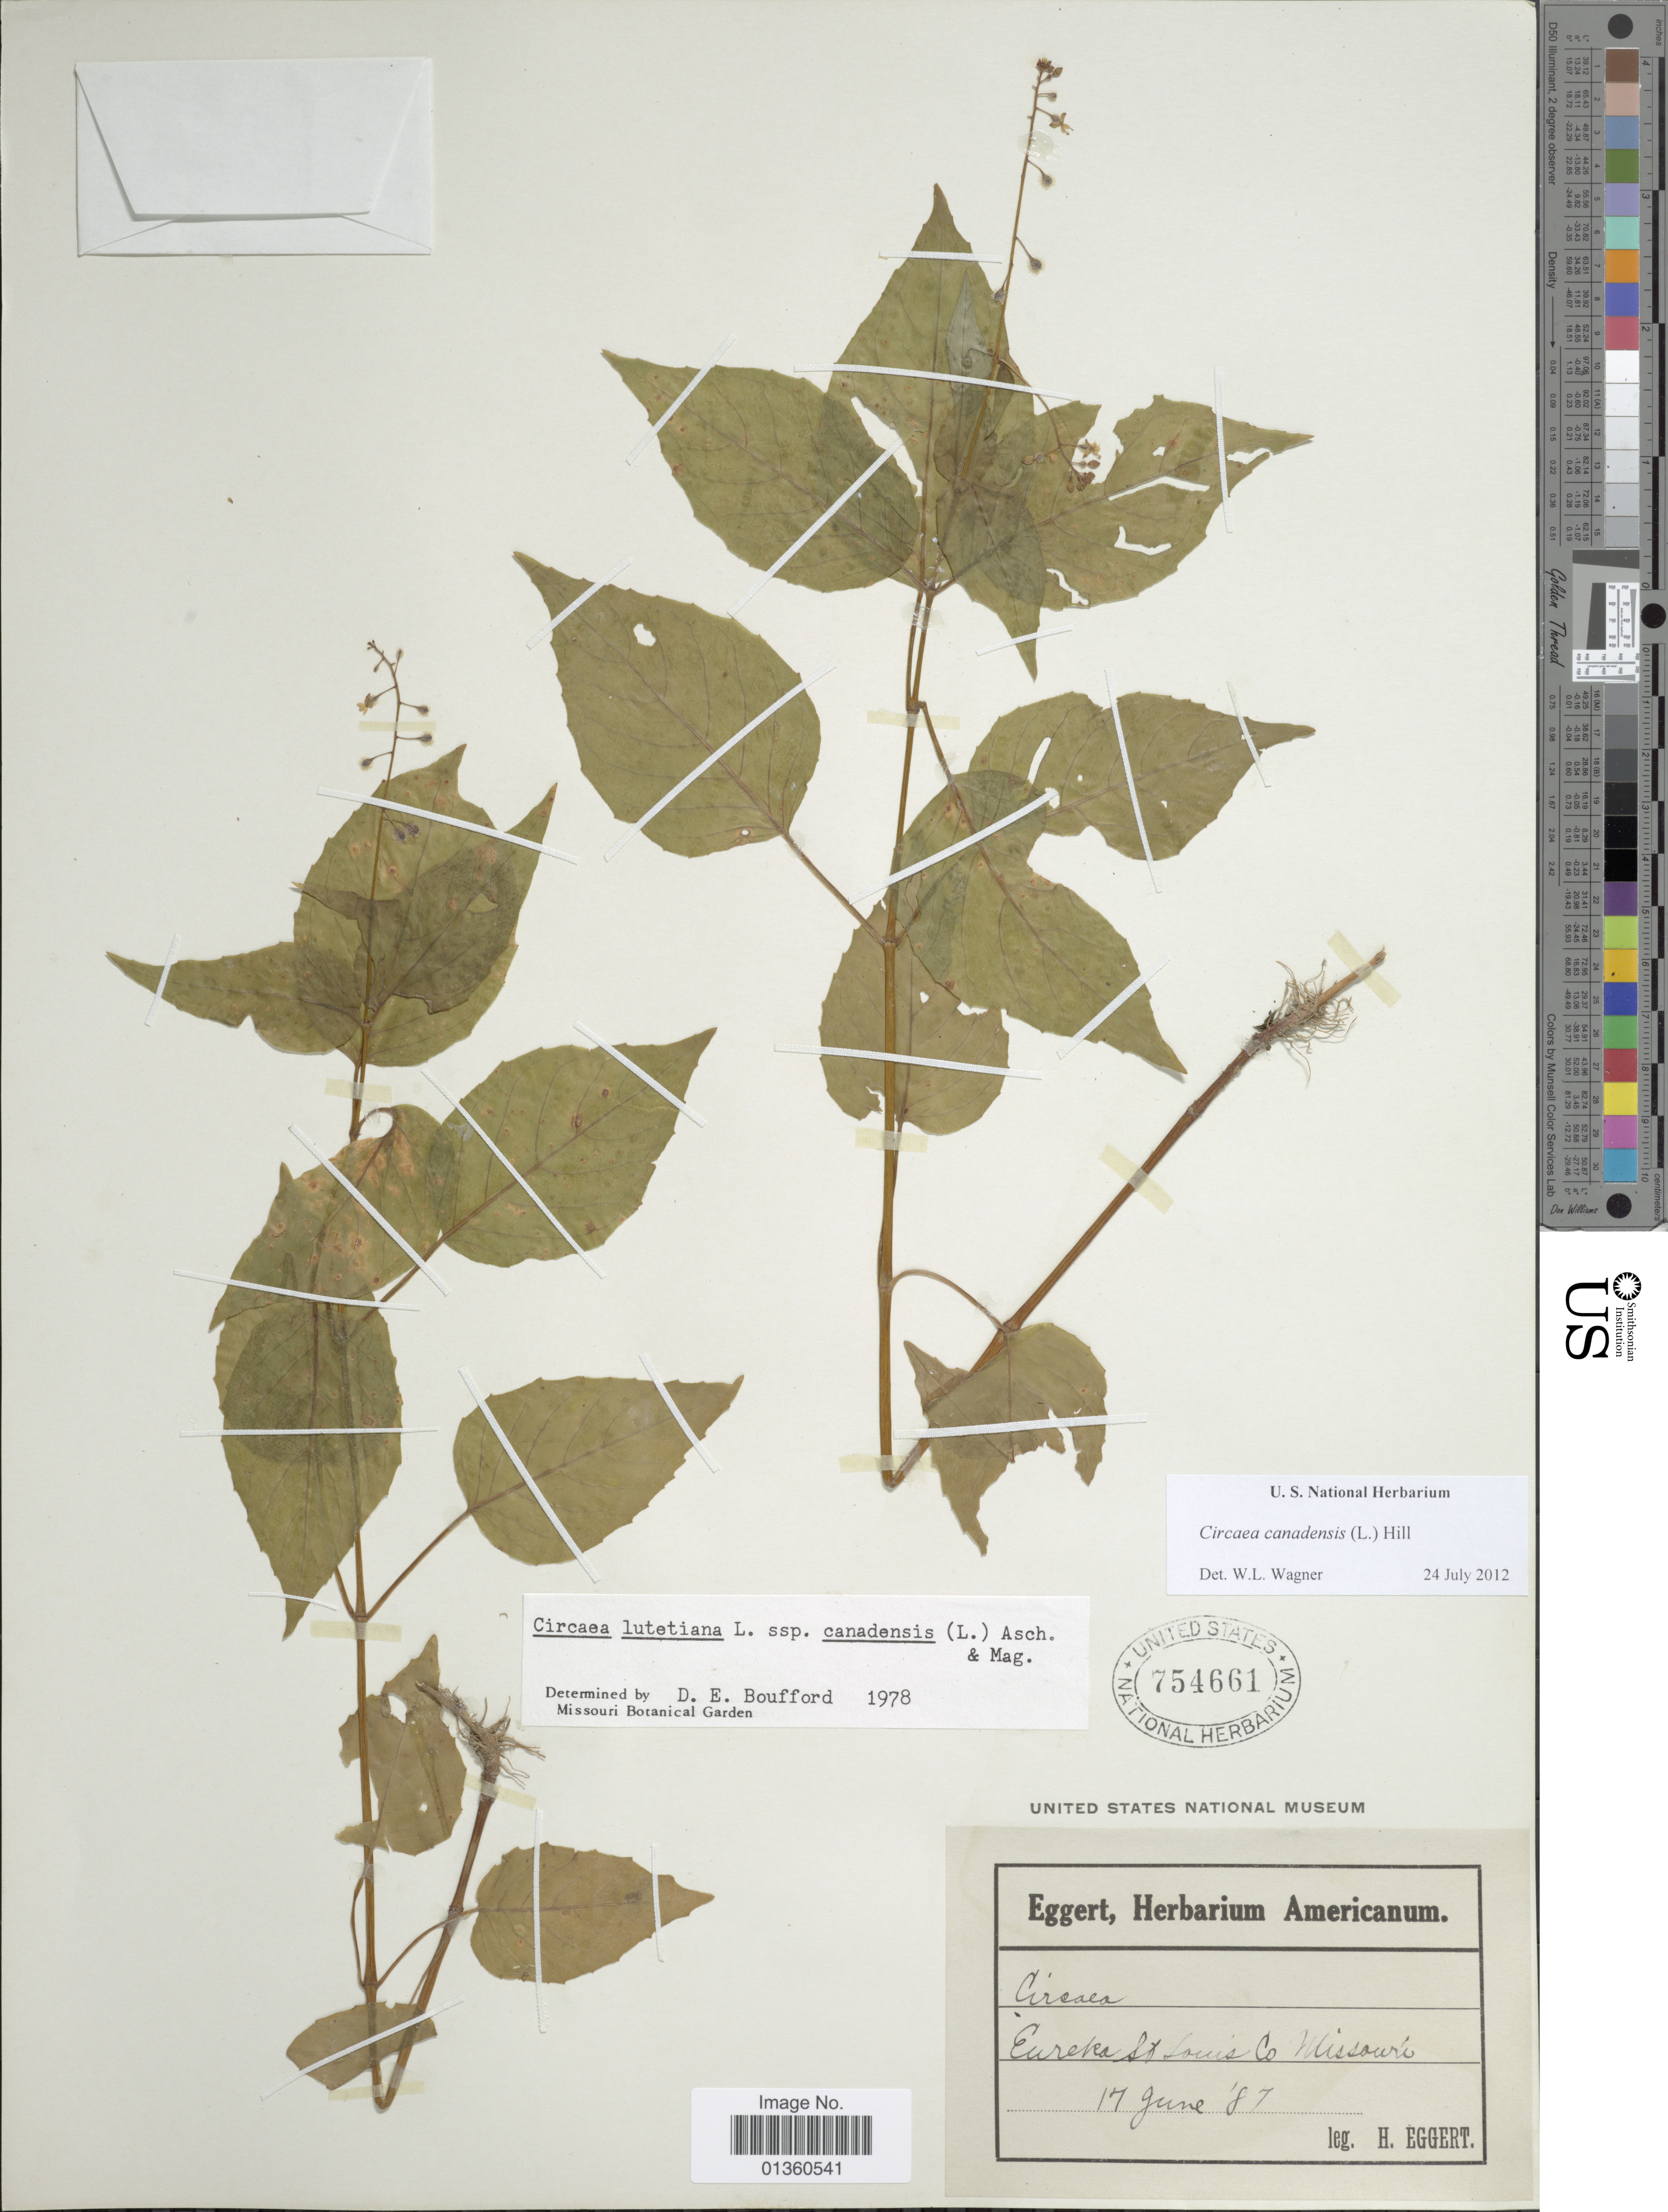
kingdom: Plantae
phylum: Tracheophyta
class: Magnoliopsida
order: Myrtales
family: Onagraceae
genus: Circaea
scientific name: Circaea canadensis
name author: (L.) Hill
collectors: H. Eggert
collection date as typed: Transcribed d/m/y: 14/6/87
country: United States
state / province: Missouri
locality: Eureka St. Louis Co.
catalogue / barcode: US 754661